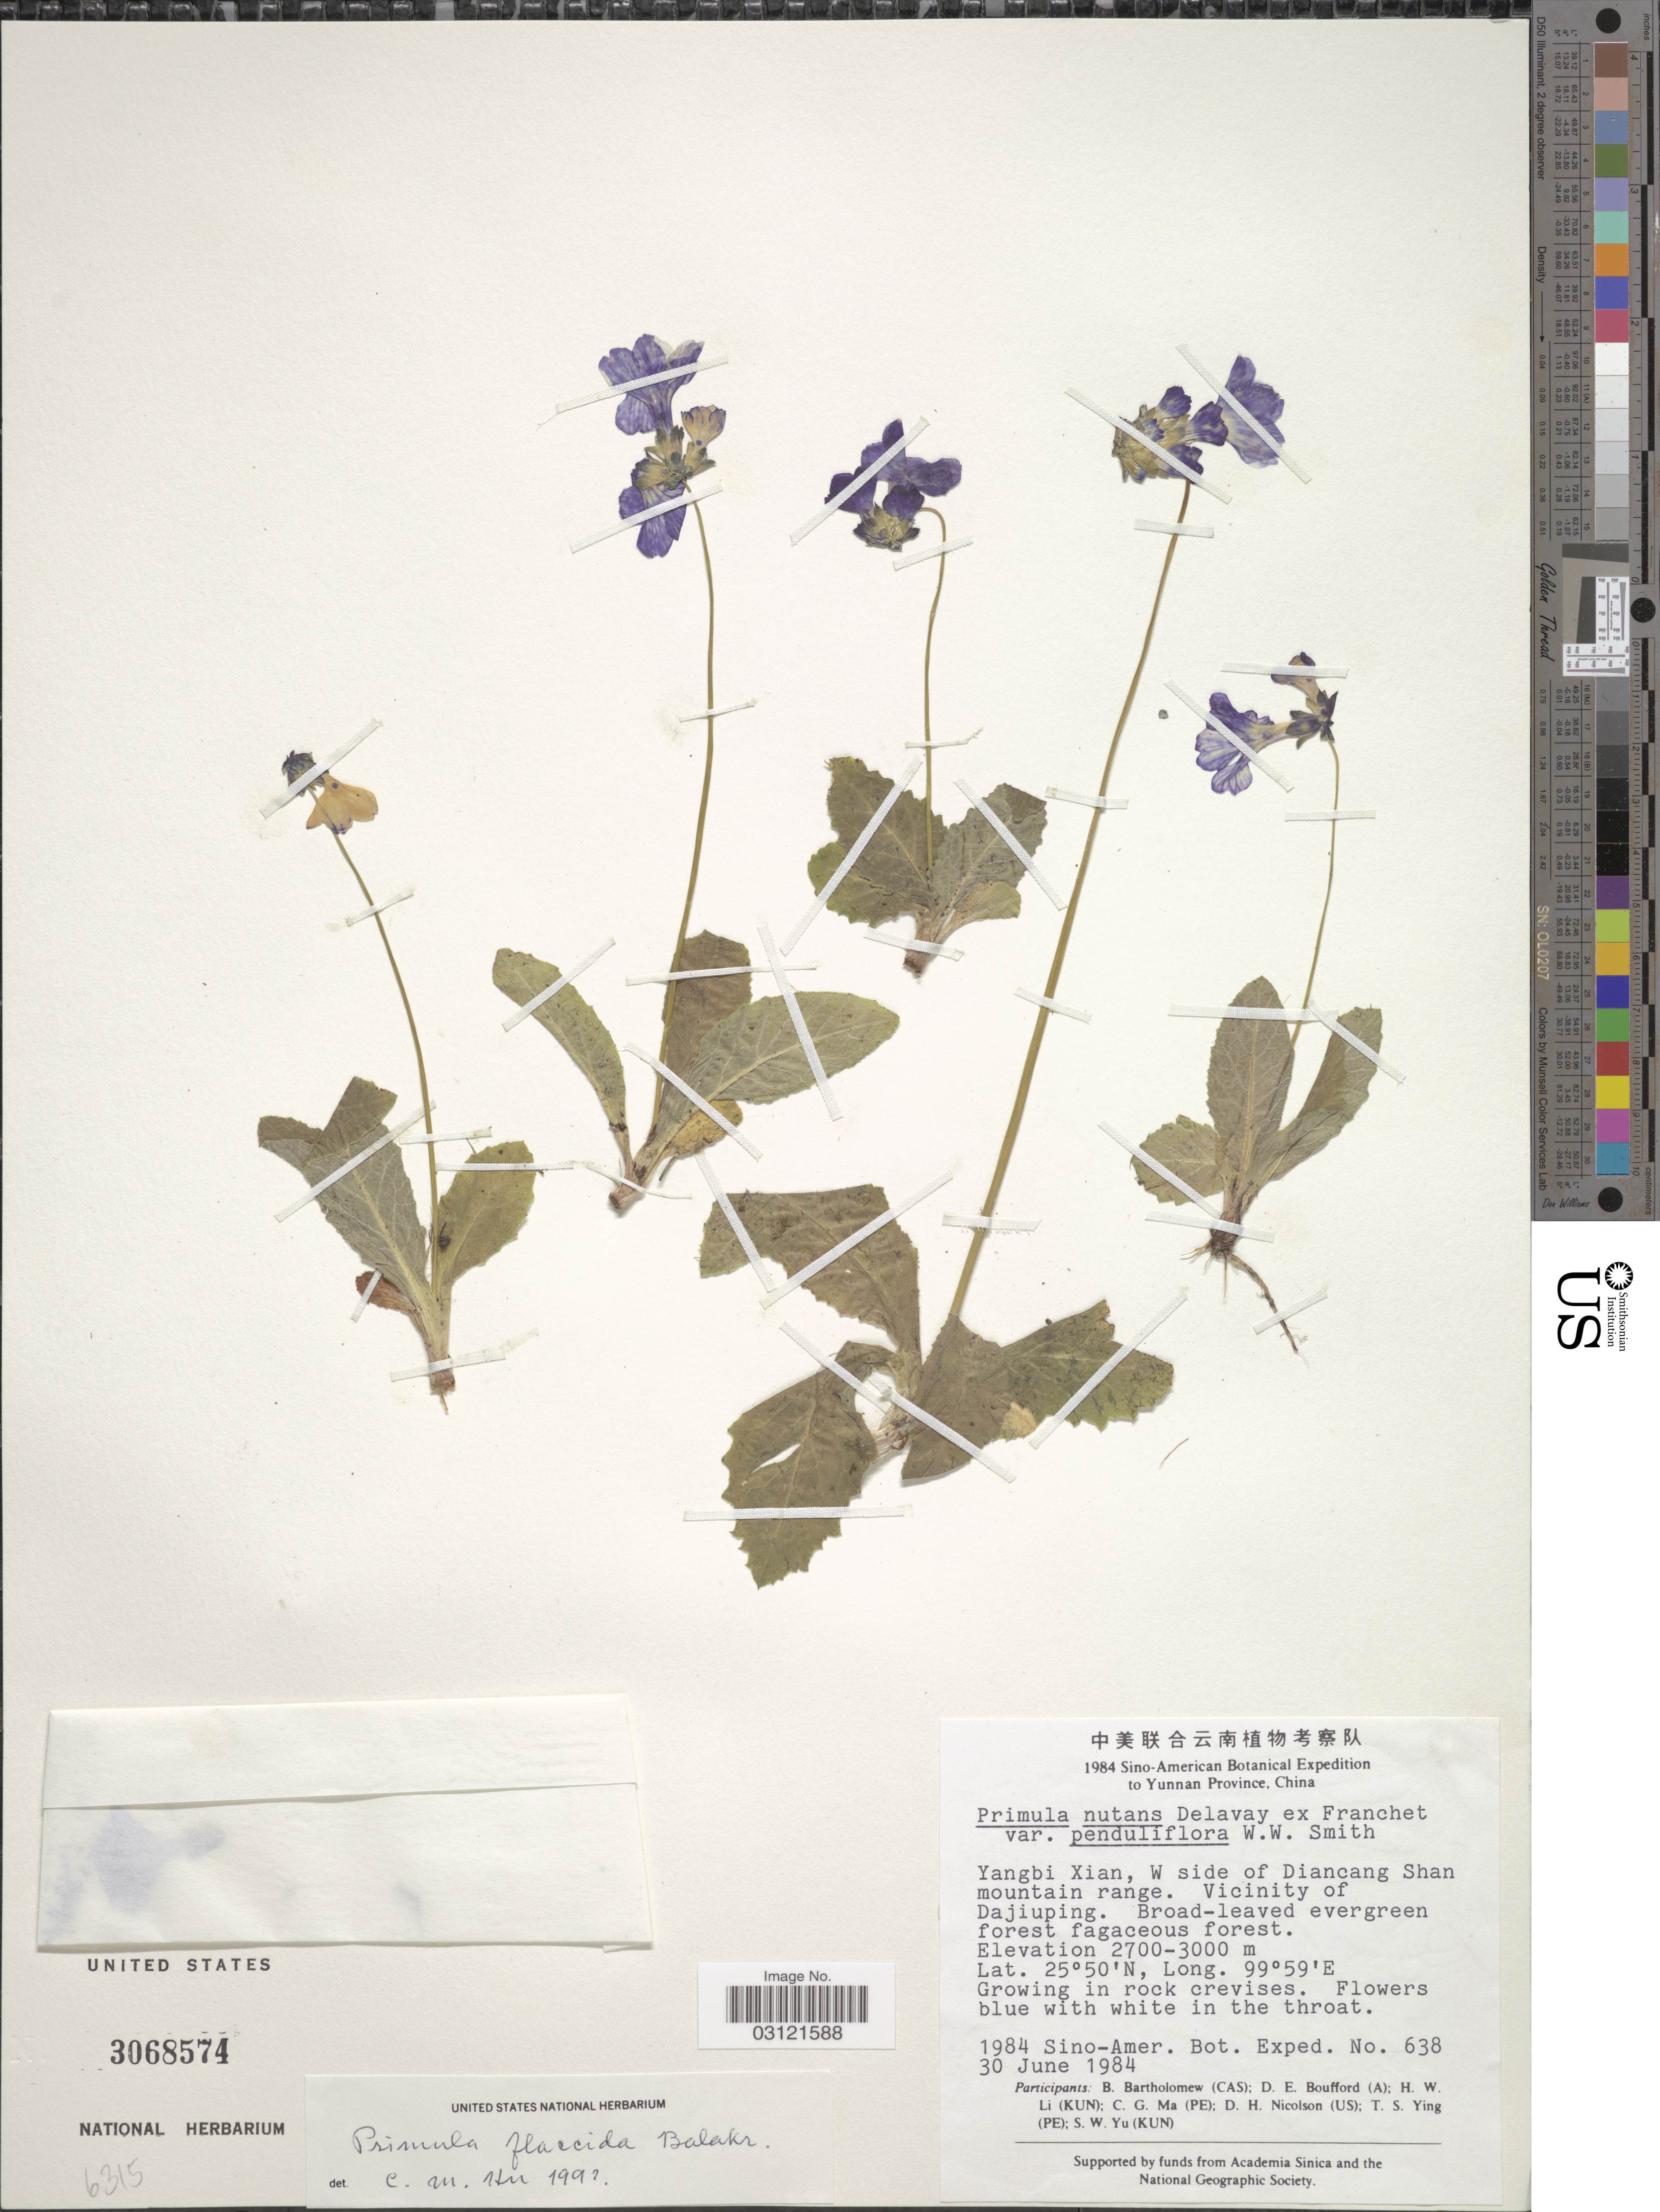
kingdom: Plantae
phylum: Tracheophyta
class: Magnoliopsida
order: Ericales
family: Primulaceae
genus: Primula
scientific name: Primula nutans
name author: Georgi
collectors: Sino-Amer. Bot. Exped. 1984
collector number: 638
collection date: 1984-06-30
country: China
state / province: Yunnan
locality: Yangbi Xian, W side of Diancang Shan mountain range. Vicinity of Dajiuping.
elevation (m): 2700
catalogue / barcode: US 3068574